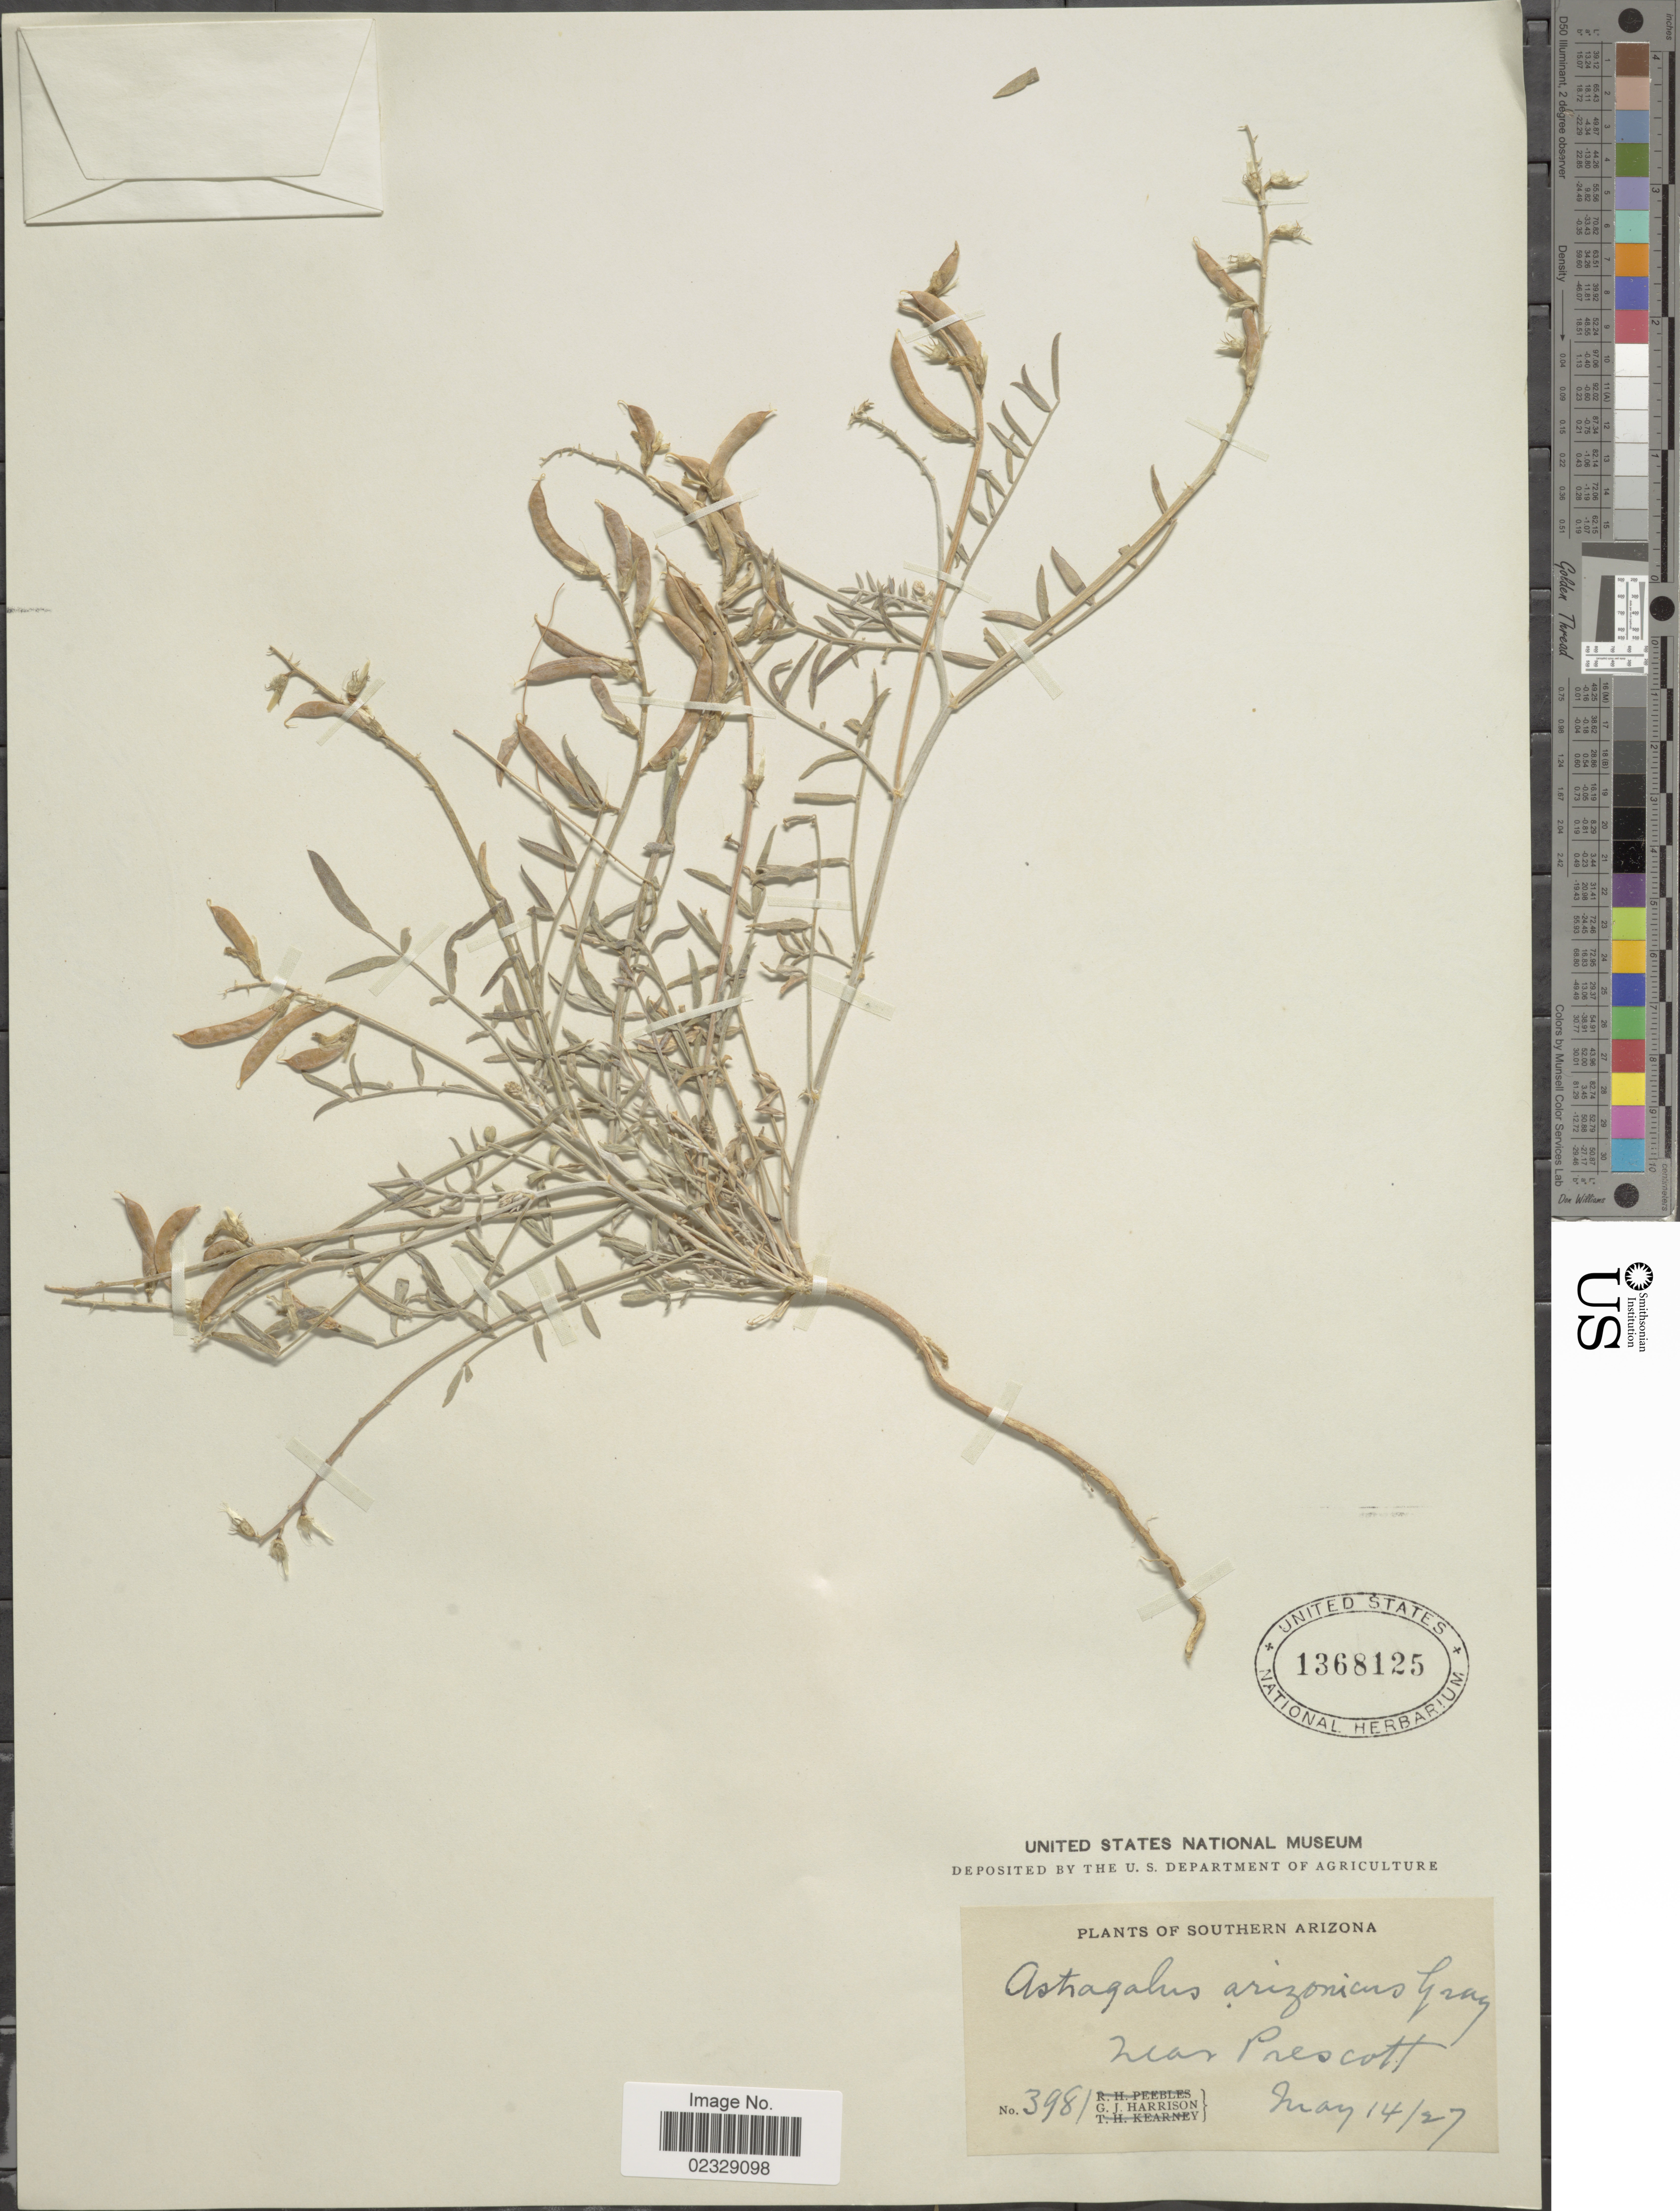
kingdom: Plantae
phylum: Tracheophyta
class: Magnoliopsida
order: Fabales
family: Fabaceae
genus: Astragalus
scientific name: Astragalus arizonicus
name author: A. Gray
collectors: G. J. Harrison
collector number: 3981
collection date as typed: Transcribed d/m/y: 14/5/27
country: United States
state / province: Arizona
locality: Southern Arizona, near Precott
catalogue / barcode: US 1368125